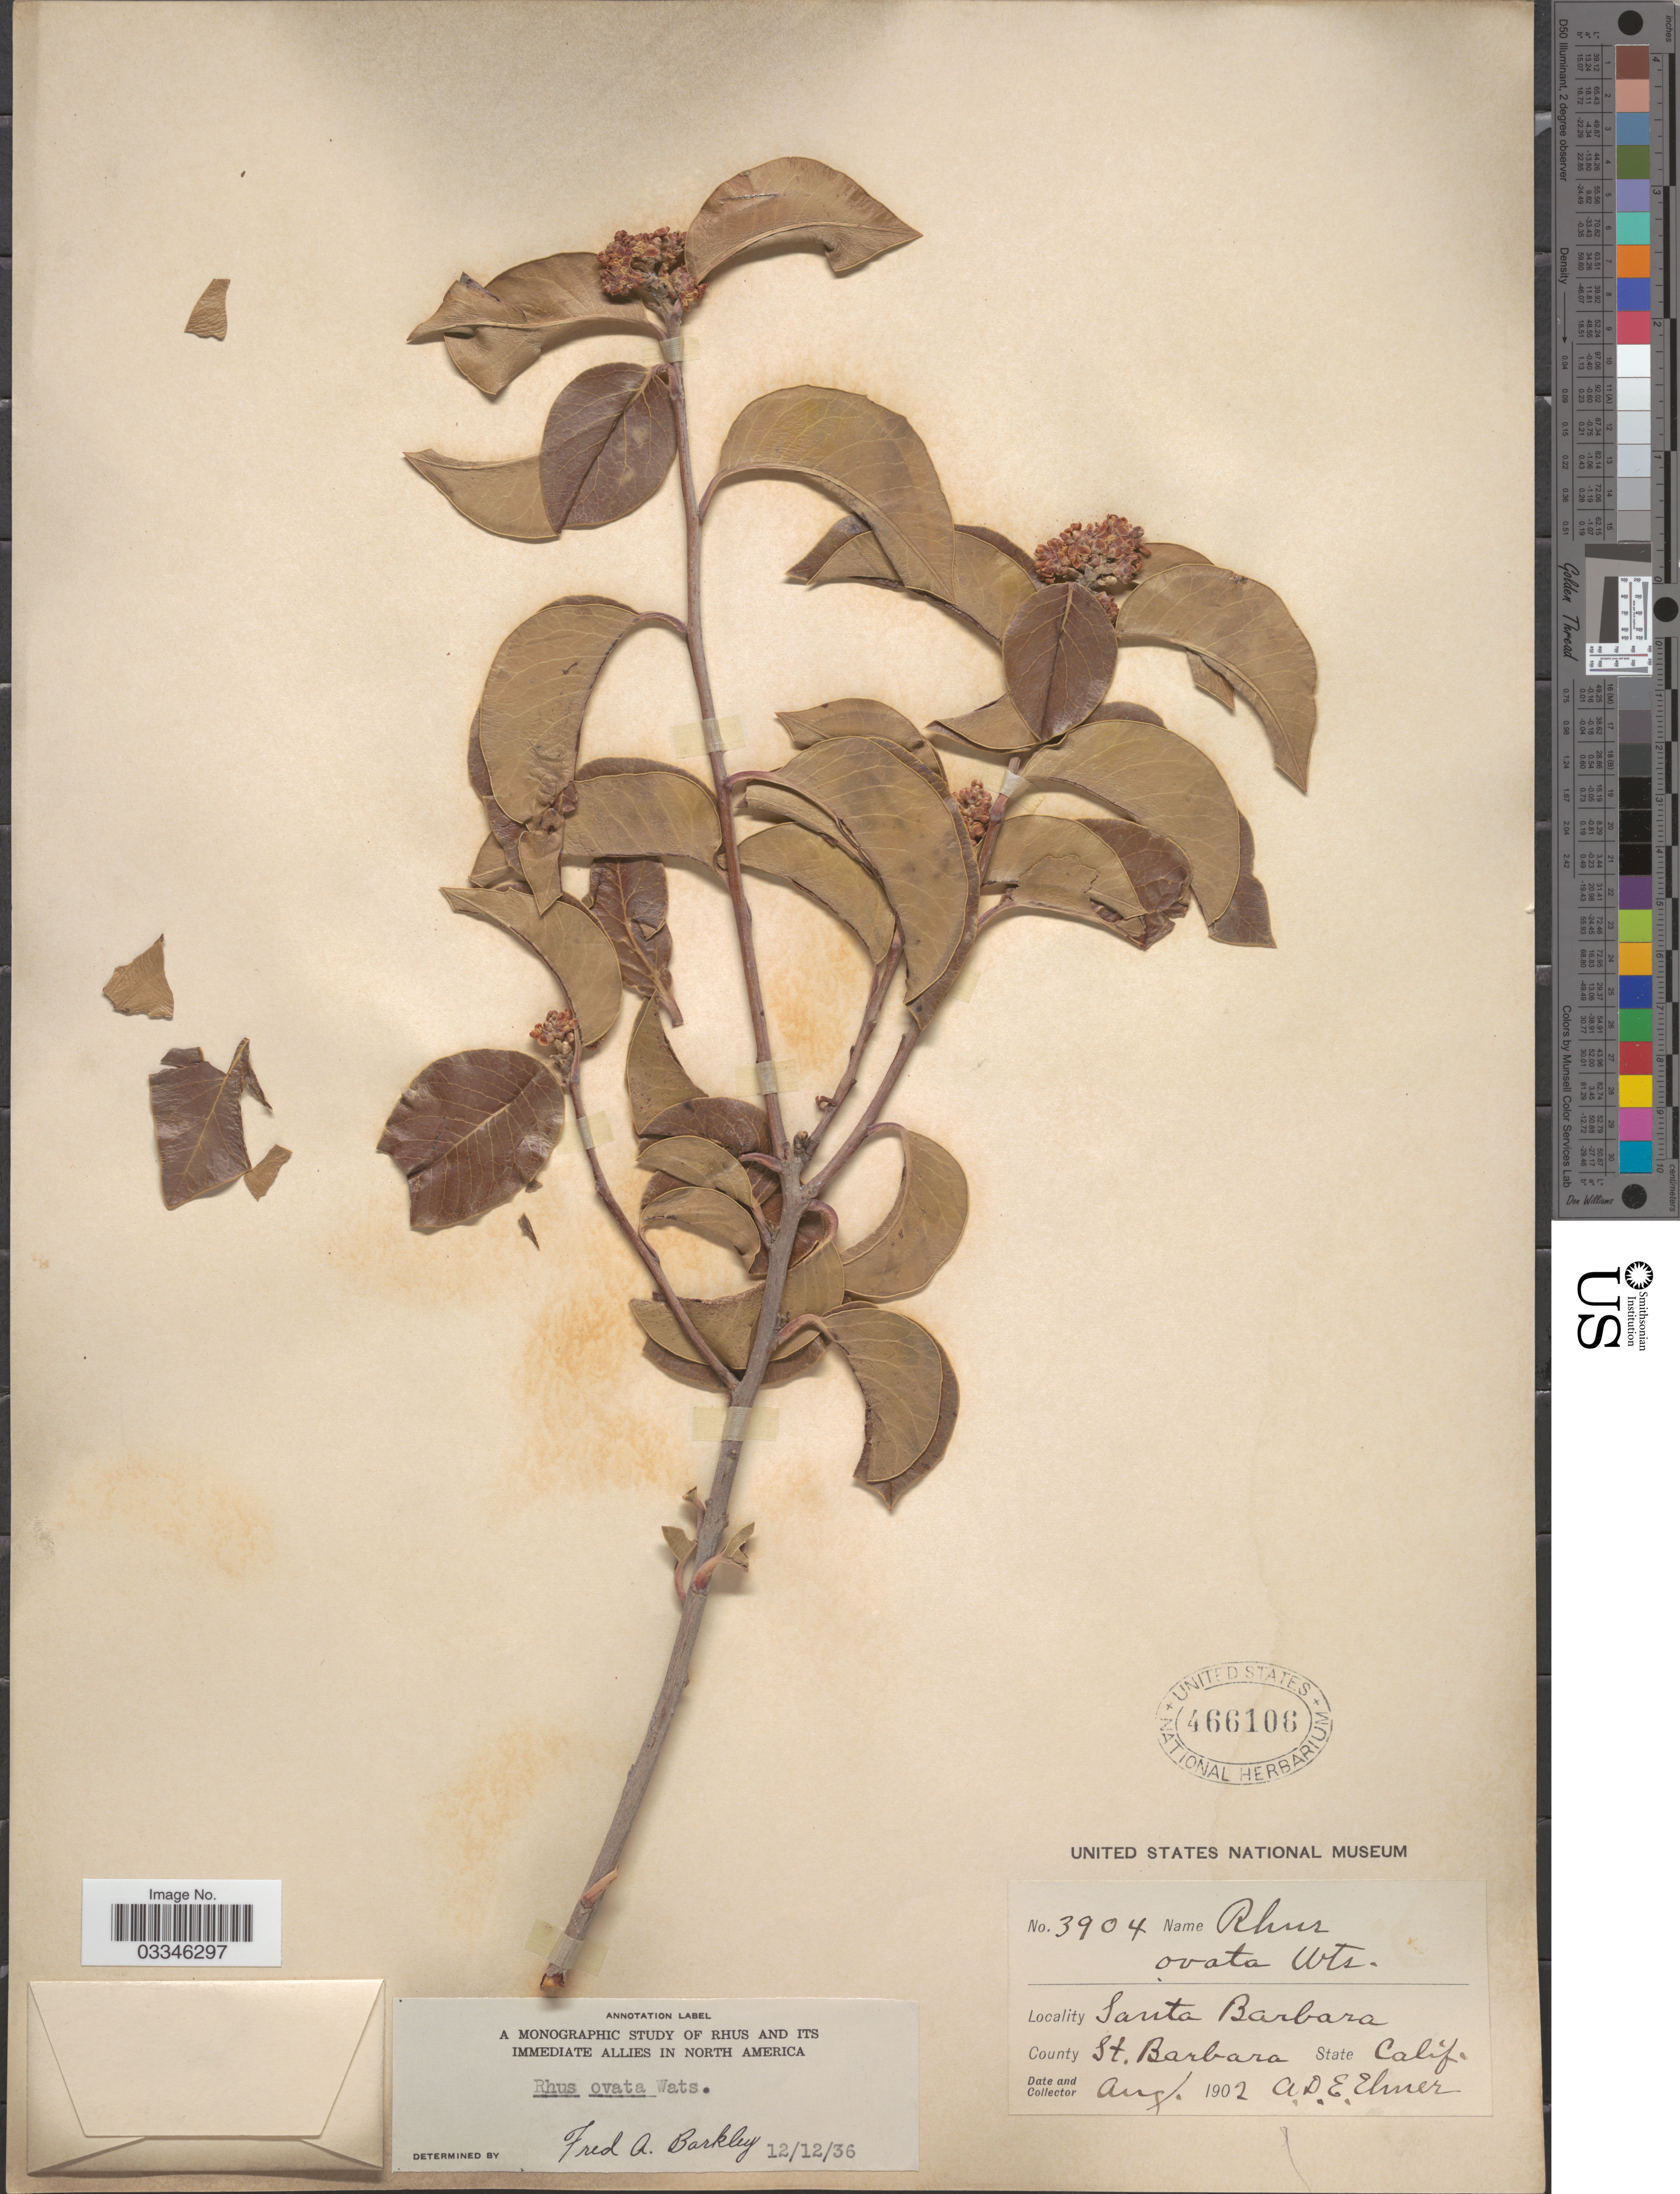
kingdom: Plantae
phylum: Tracheophyta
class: Magnoliopsida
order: Sapindales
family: Anacardiaceae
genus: Rhus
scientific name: Rhus ovata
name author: S. Watson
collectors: A. D. E. Elmer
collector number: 3904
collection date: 1902-08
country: United States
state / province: California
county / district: Santa Barbara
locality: Santa Barbara. County St. Barbara.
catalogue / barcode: US 466106